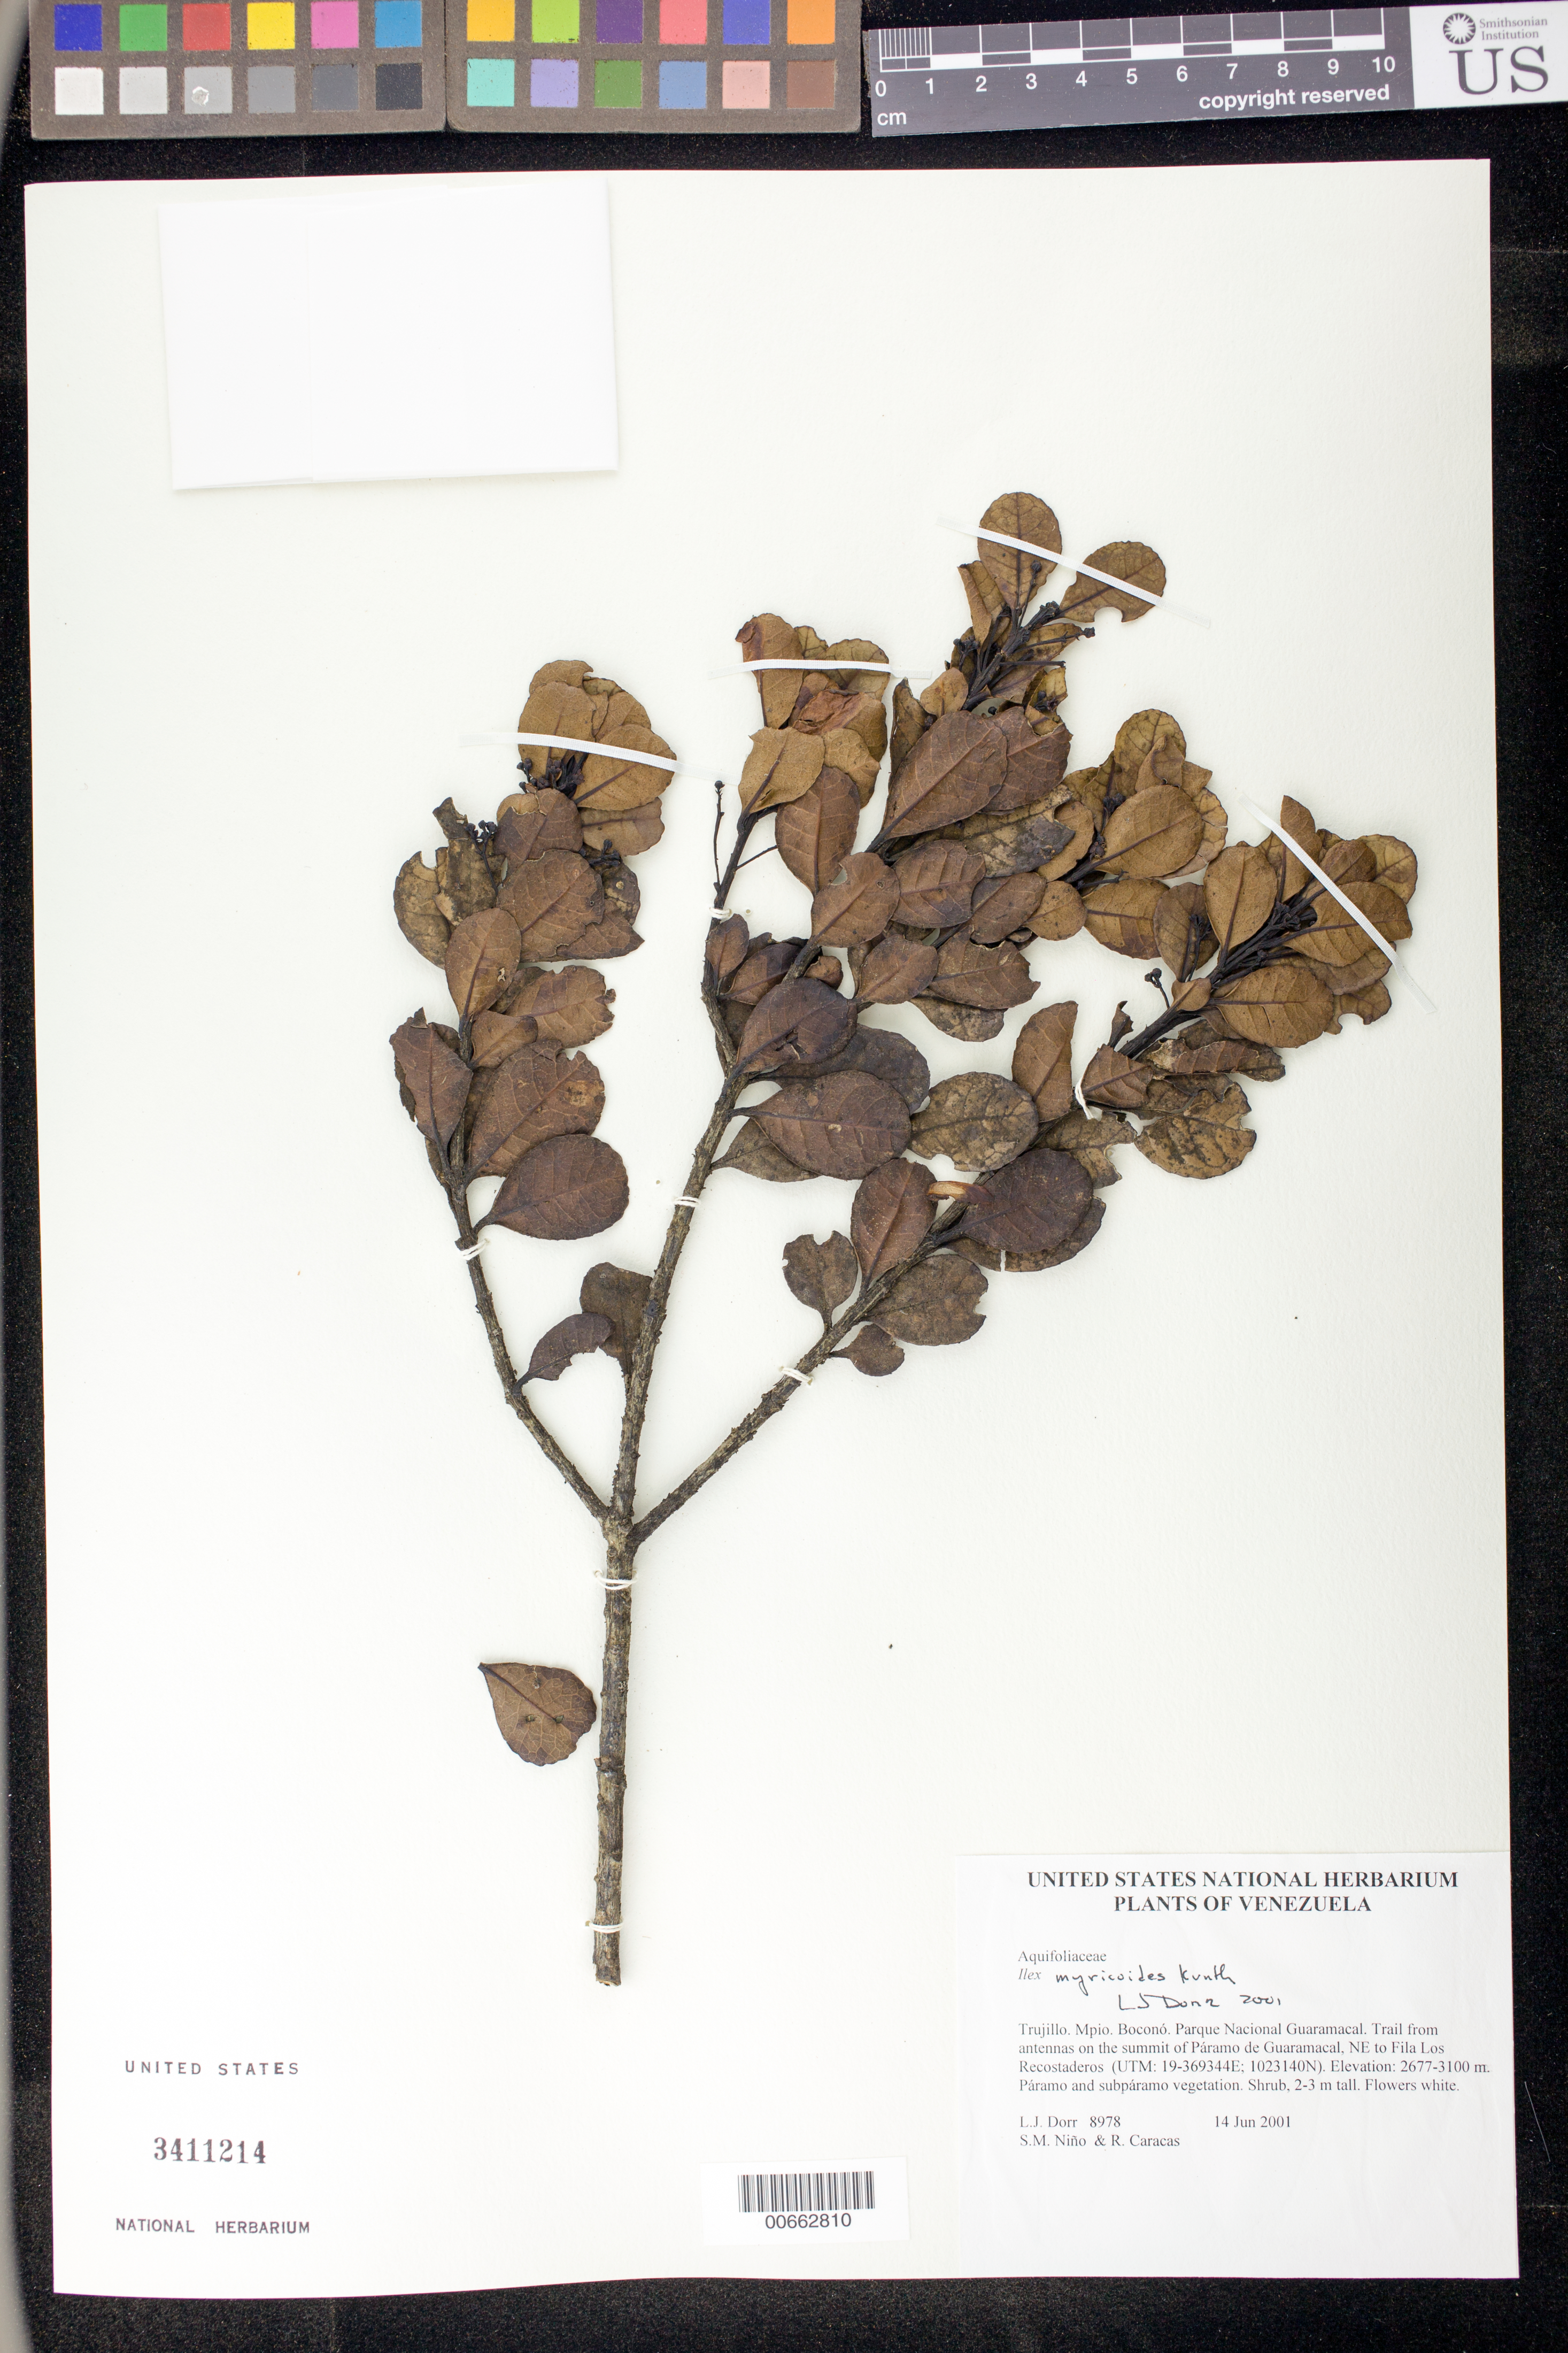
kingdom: Plantae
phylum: Tracheophyta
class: Magnoliopsida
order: Aquifoliales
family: Aquifoliaceae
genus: Ilex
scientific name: Ilex myricoides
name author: Kunth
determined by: Dorr, L. J., (BOT), Smithsonian Institution - National Museum of Natural History (UNITED STATES)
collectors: L. J. Dorr, S. M. Niño & R. Caracas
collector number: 8978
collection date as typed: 14 Jun 2001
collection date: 2001-06-14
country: Venezuela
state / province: Trujillo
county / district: Boconó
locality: Parque Nacional Guaramacal. Trail from antennas on the summit of Páramo de Guaramacal, NE to Fila Los Recostaderos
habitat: Páramo and subpáramo vegetation.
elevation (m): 2677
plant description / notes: AAU, F, PORT, US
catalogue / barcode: US 3411214